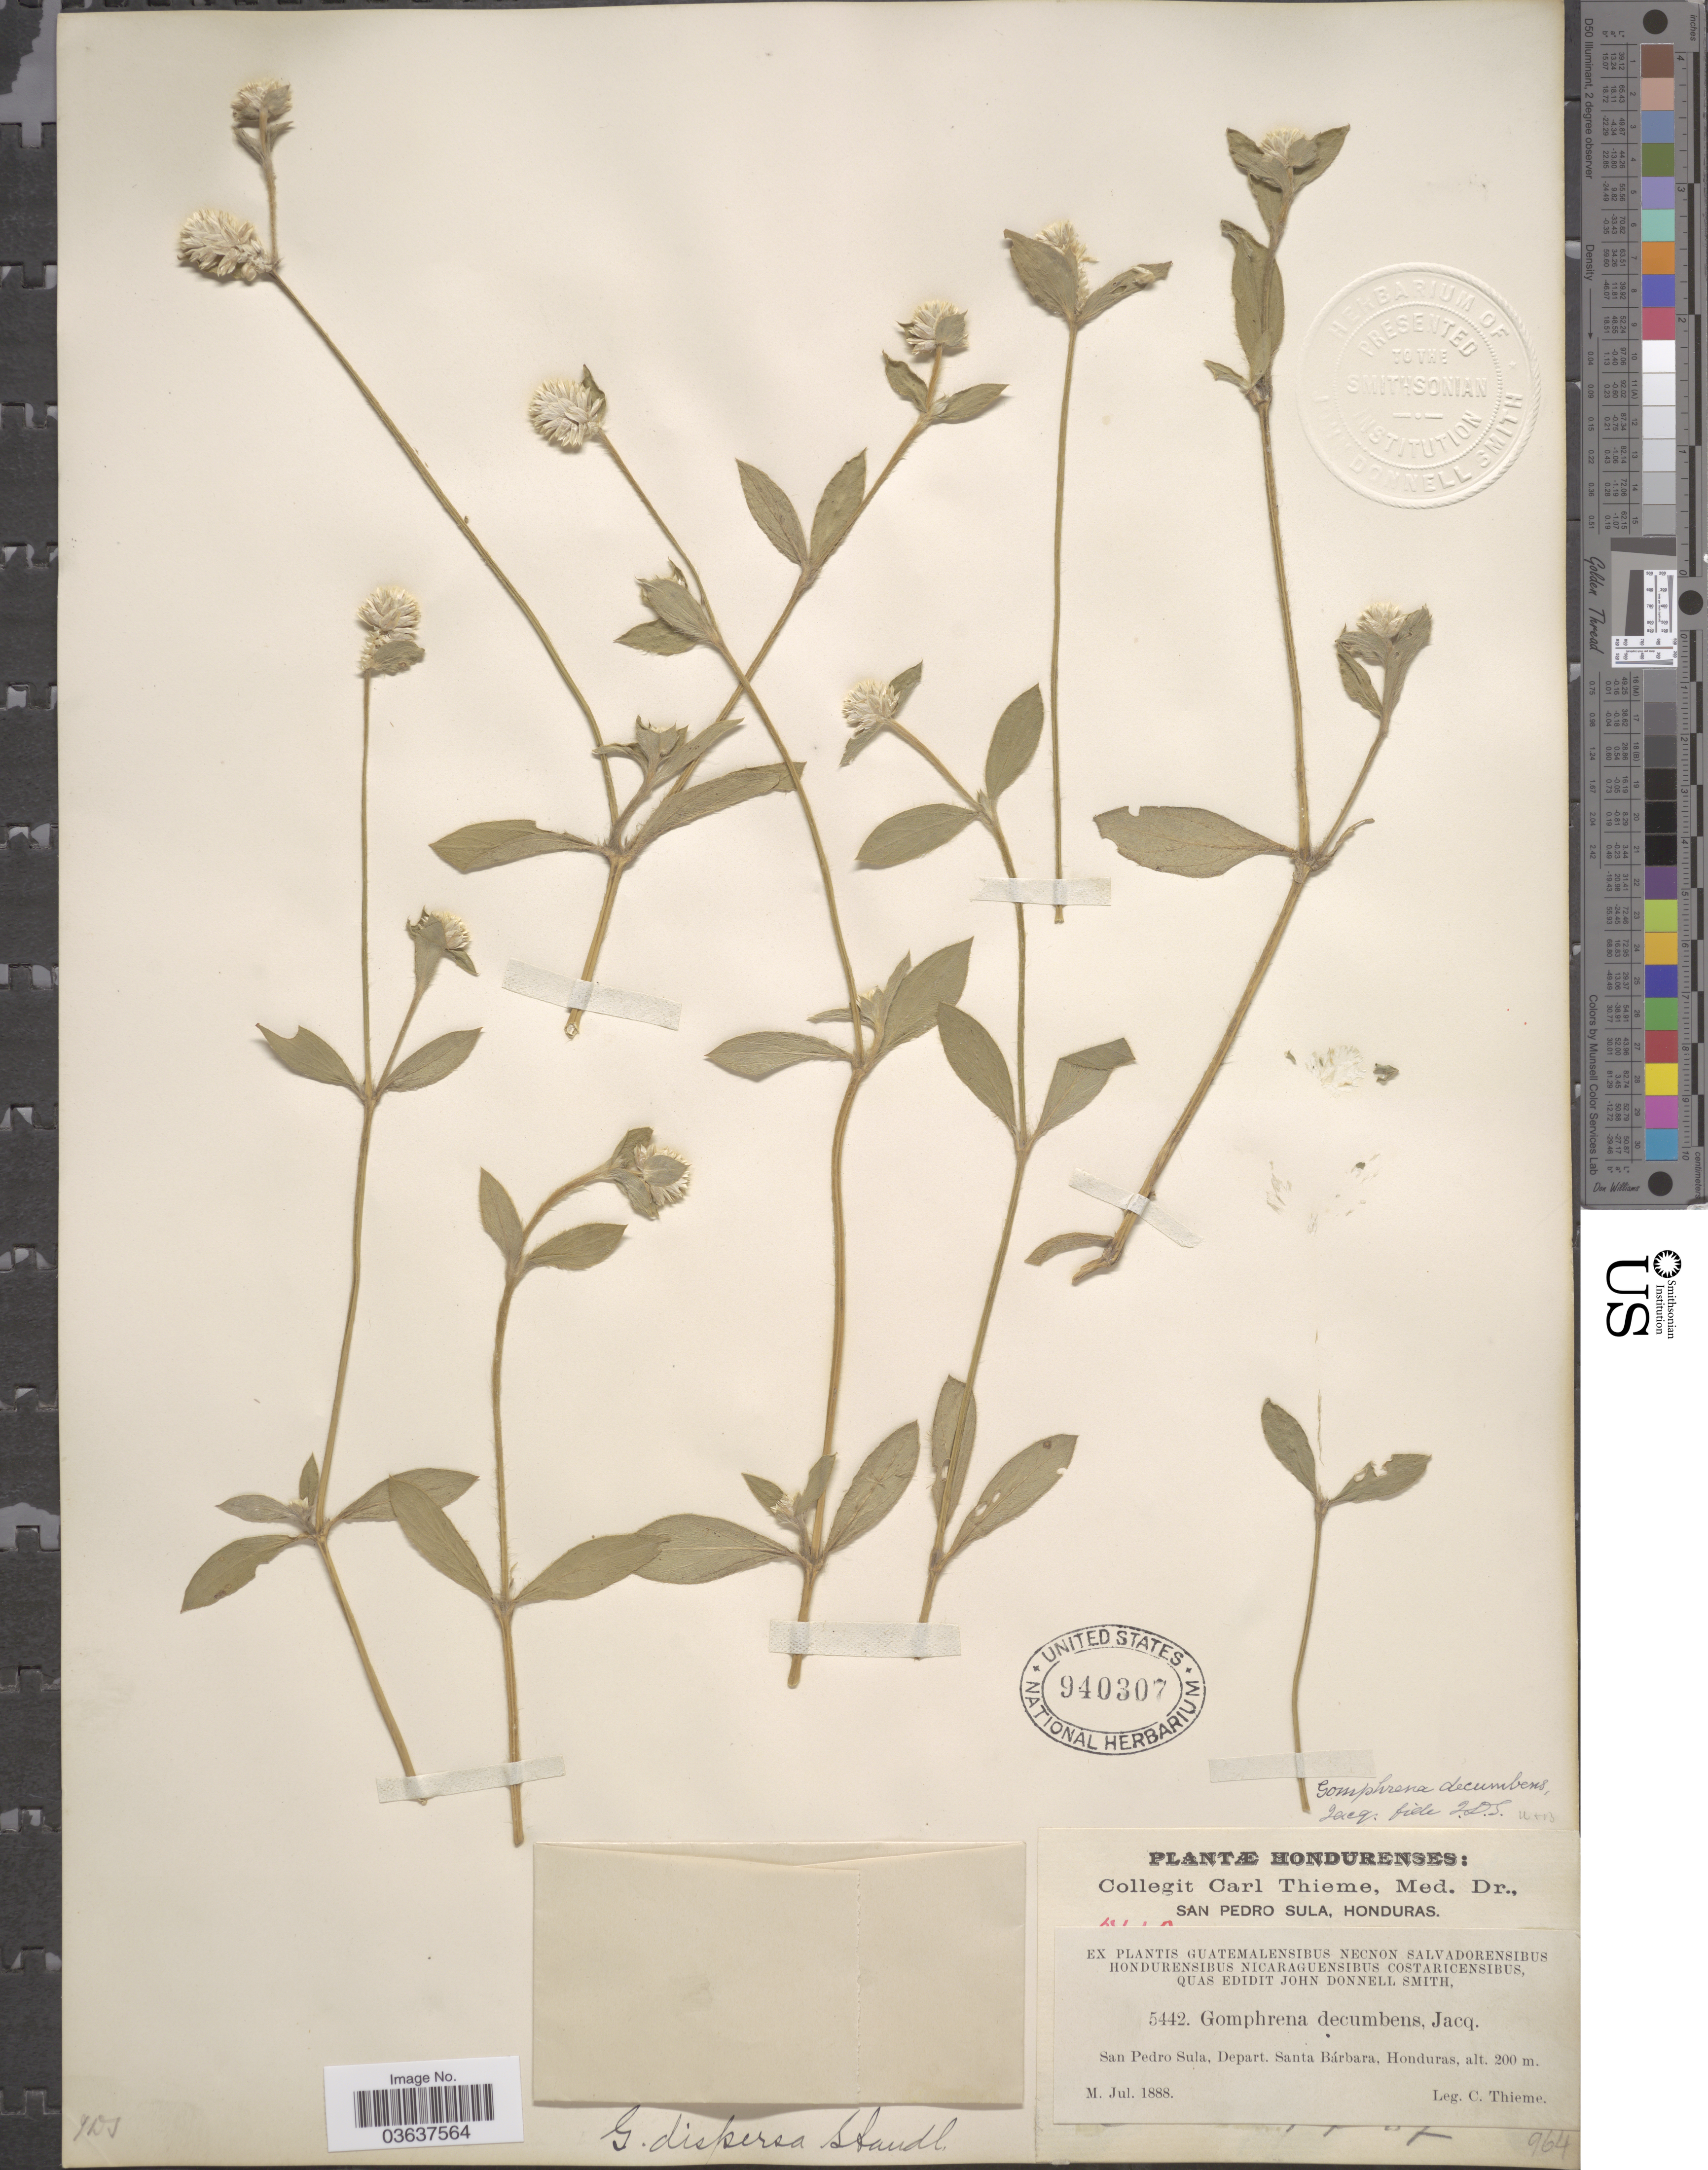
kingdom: Plantae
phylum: Tracheophyta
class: Magnoliopsida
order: Caryophyllales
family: Amaranthaceae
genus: Gomphrena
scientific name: Gomphrena dispersa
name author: Standl.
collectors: C. Thieme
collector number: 5442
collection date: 1888-07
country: Honduras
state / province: Santa Bárbara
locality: San Pedro Sula, Depart. Santa Bárbara.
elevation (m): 200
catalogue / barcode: US 940307